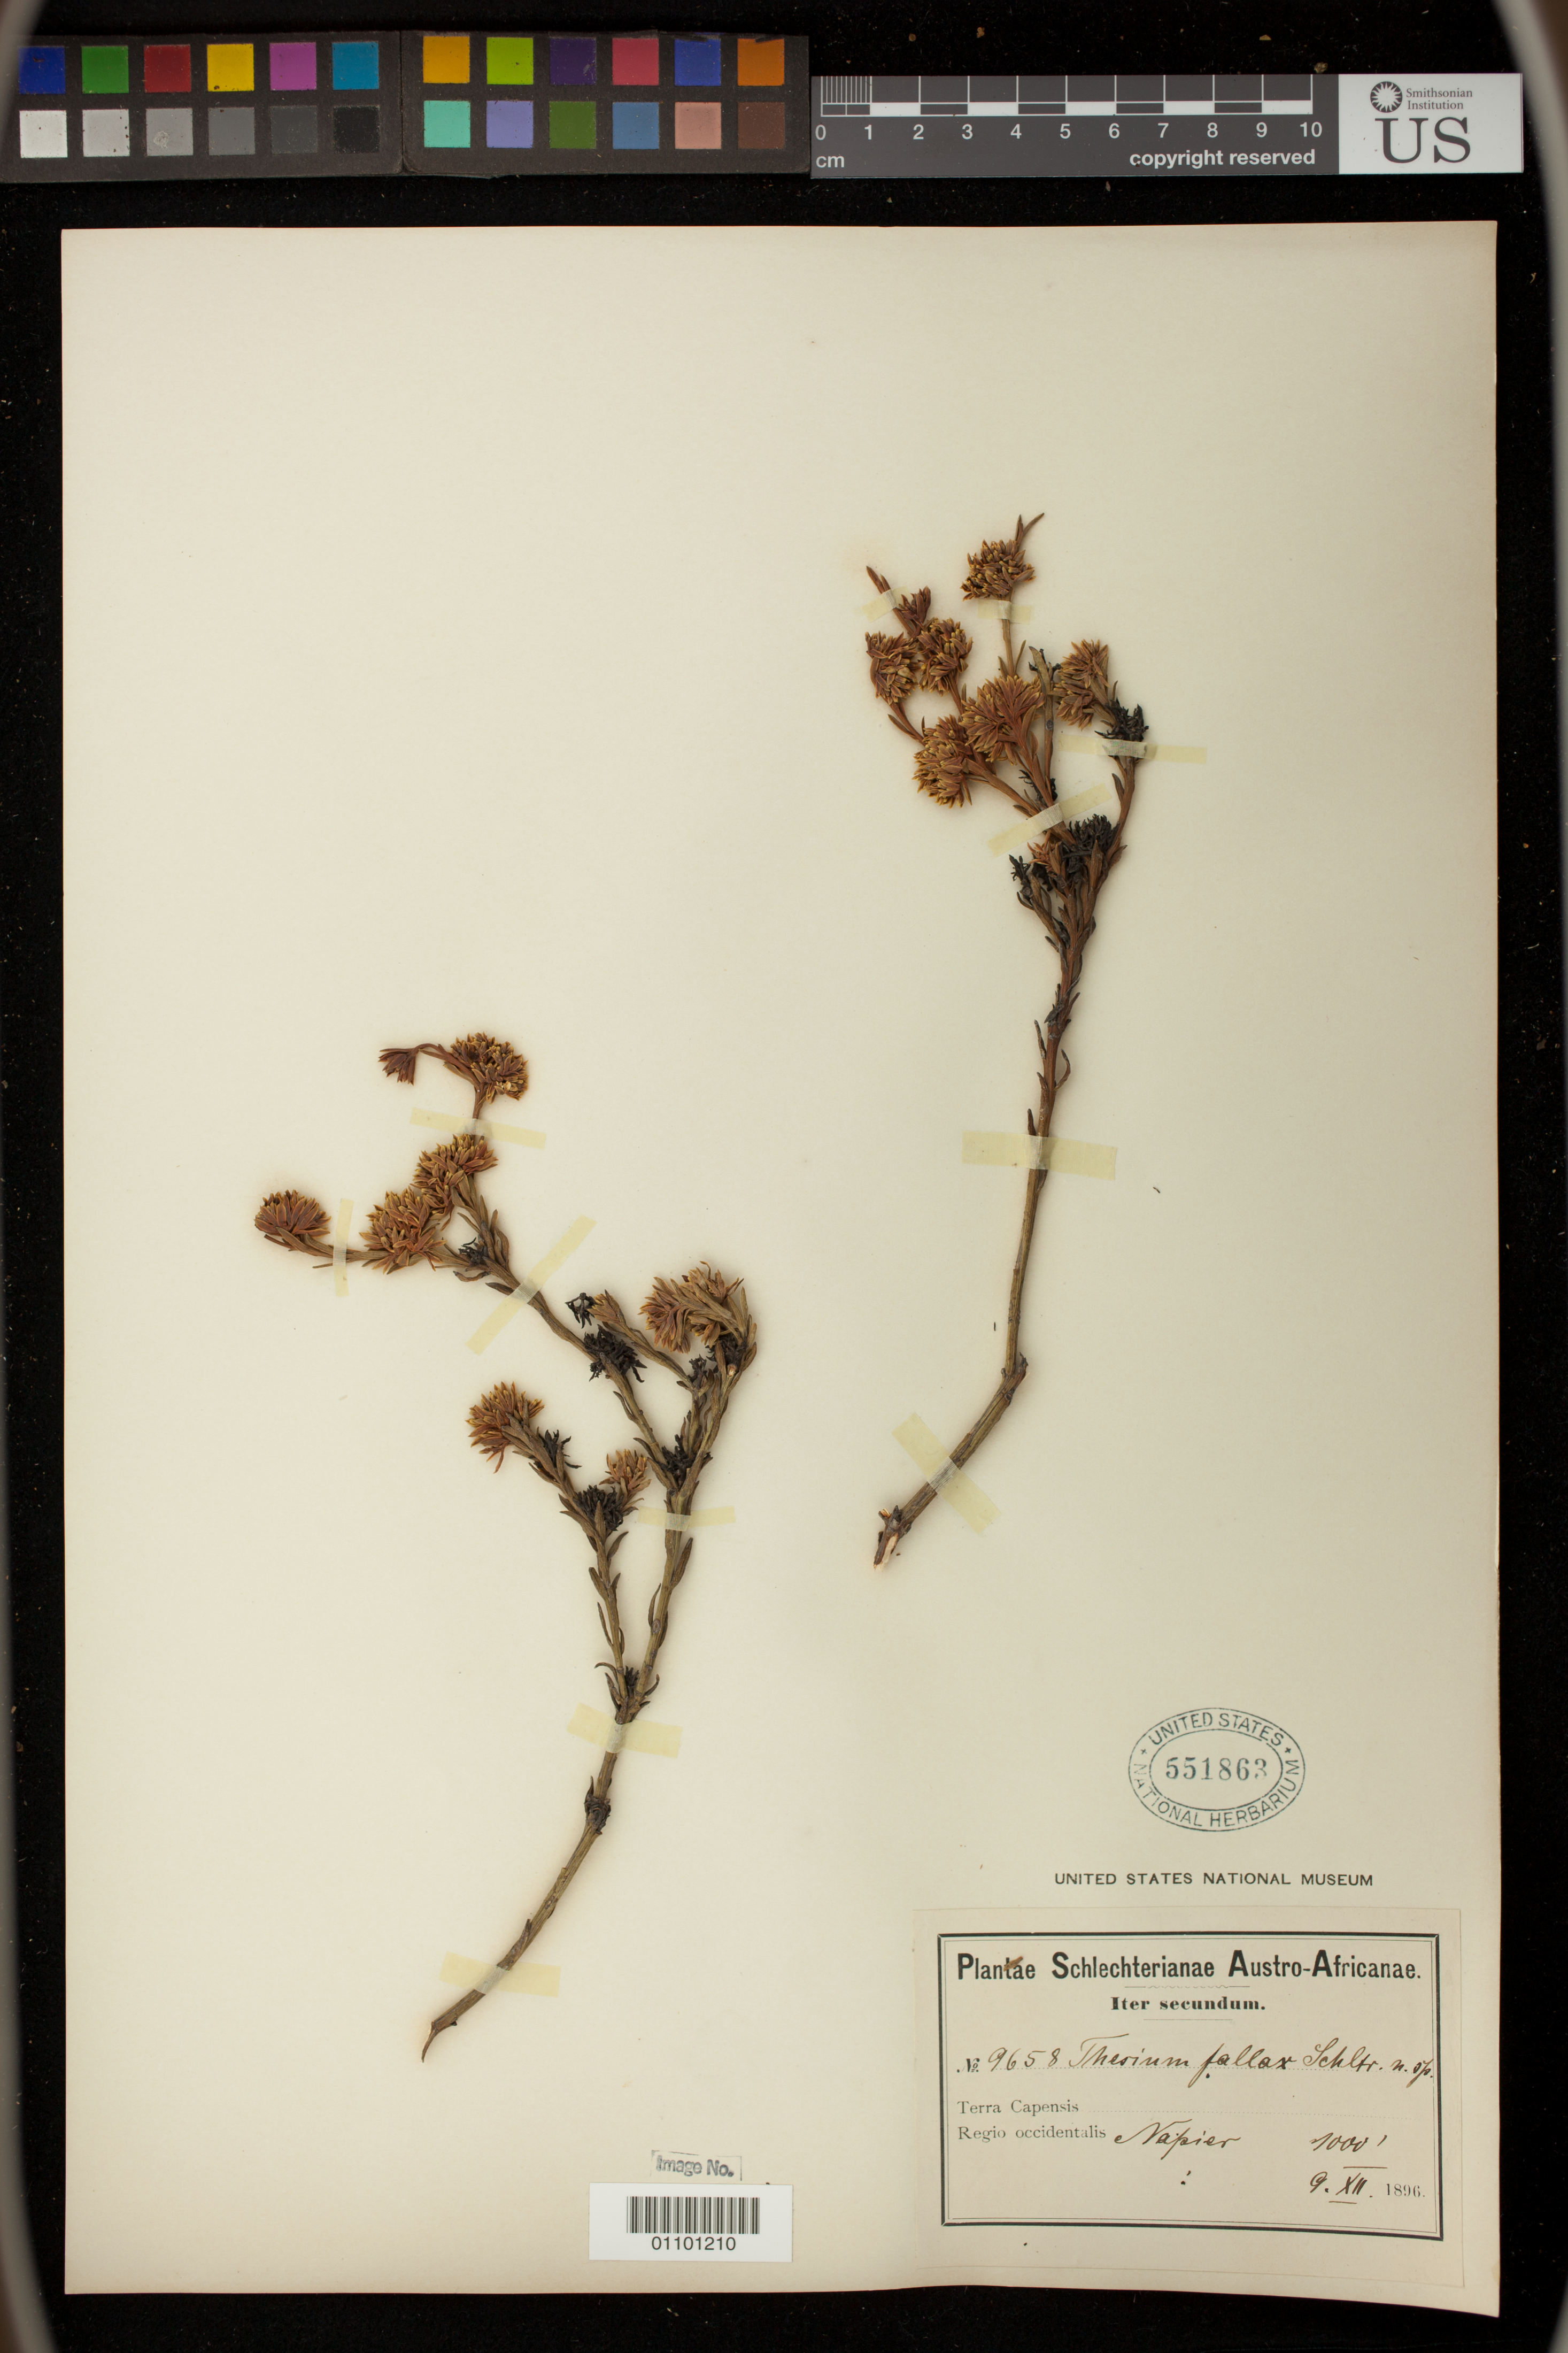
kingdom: Plantae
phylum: Tracheophyta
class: Magnoliopsida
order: Santalales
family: Thesiaceae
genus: Thesium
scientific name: Thesium fallax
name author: Schltr.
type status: Isotype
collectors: F. R. R. Schlechter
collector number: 9658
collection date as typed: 09 Dec 1896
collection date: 1896-12-09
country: South Africa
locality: Terra Capensis, regio occidentalis, Napier.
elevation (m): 305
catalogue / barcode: US 551863